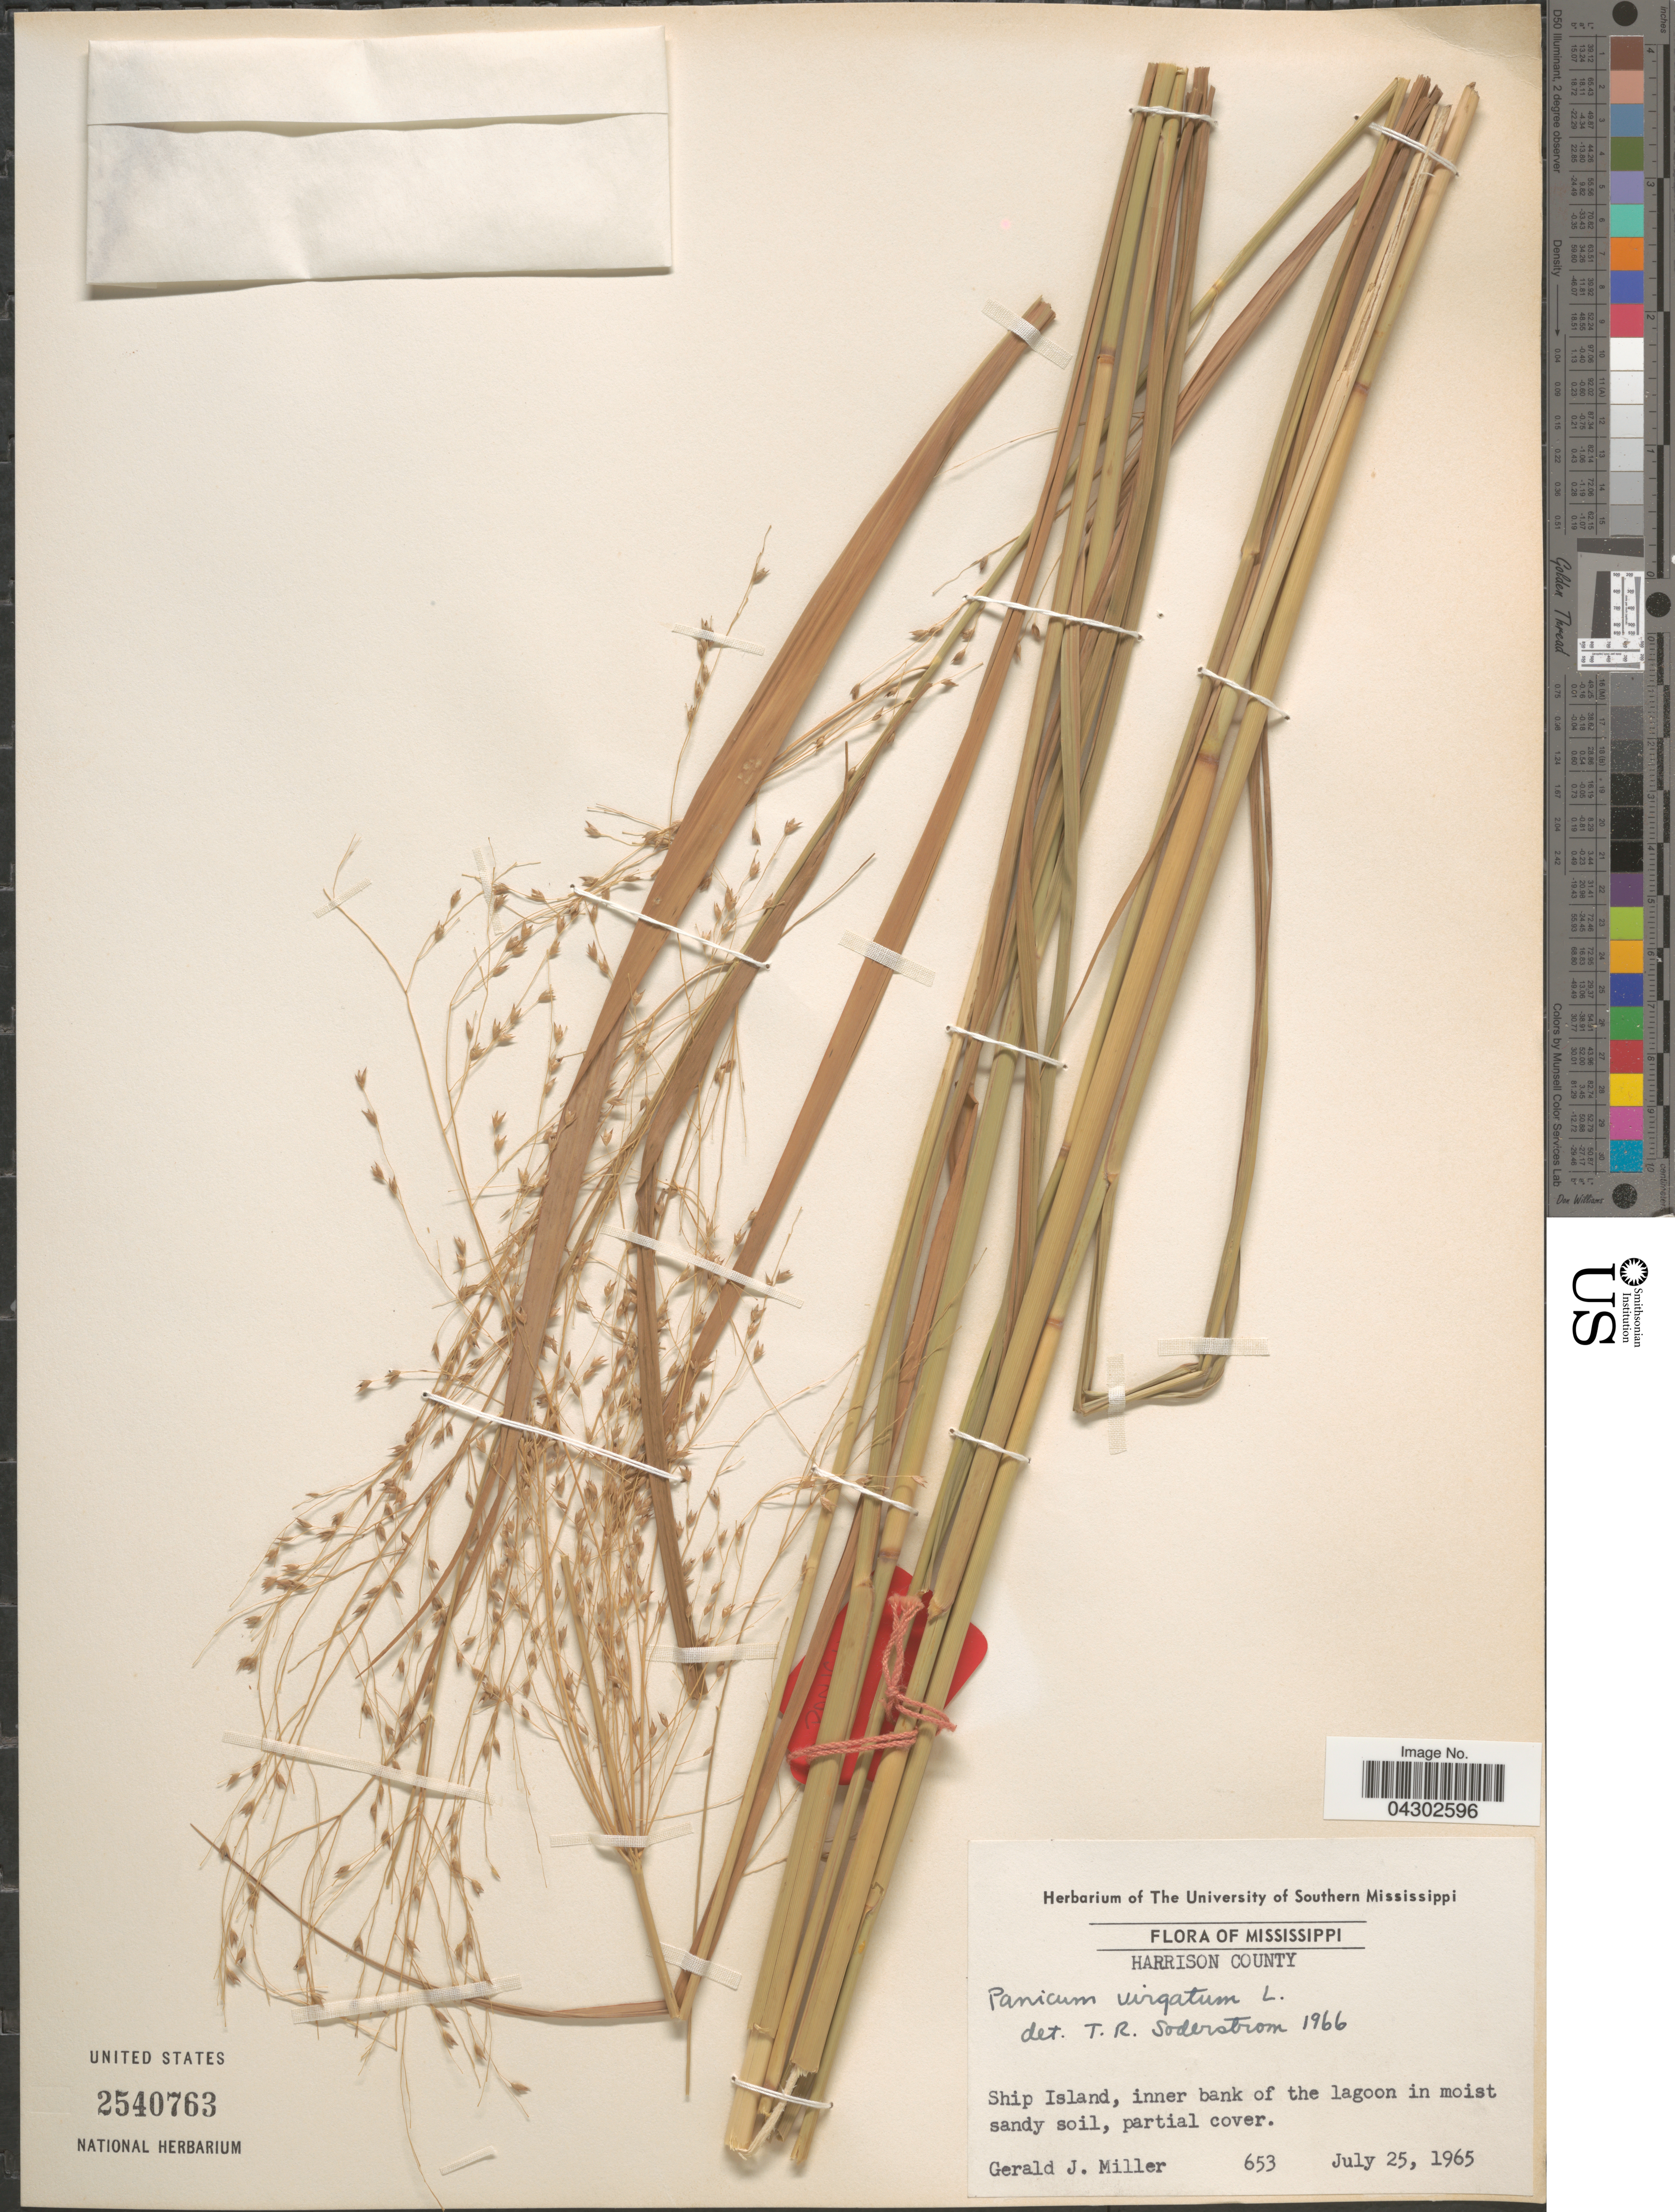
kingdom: Plantae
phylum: Tracheophyta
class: Liliopsida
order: Poales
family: Poaceae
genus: Panicum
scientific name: Panicum virgatum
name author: L.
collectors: G. Miller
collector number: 653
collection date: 1965-07-25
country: United States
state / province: Mississippi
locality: Harrison County. Ship Island, inner bank of the lagoon in moist sandy soil, partial cover.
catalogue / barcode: US 2540763